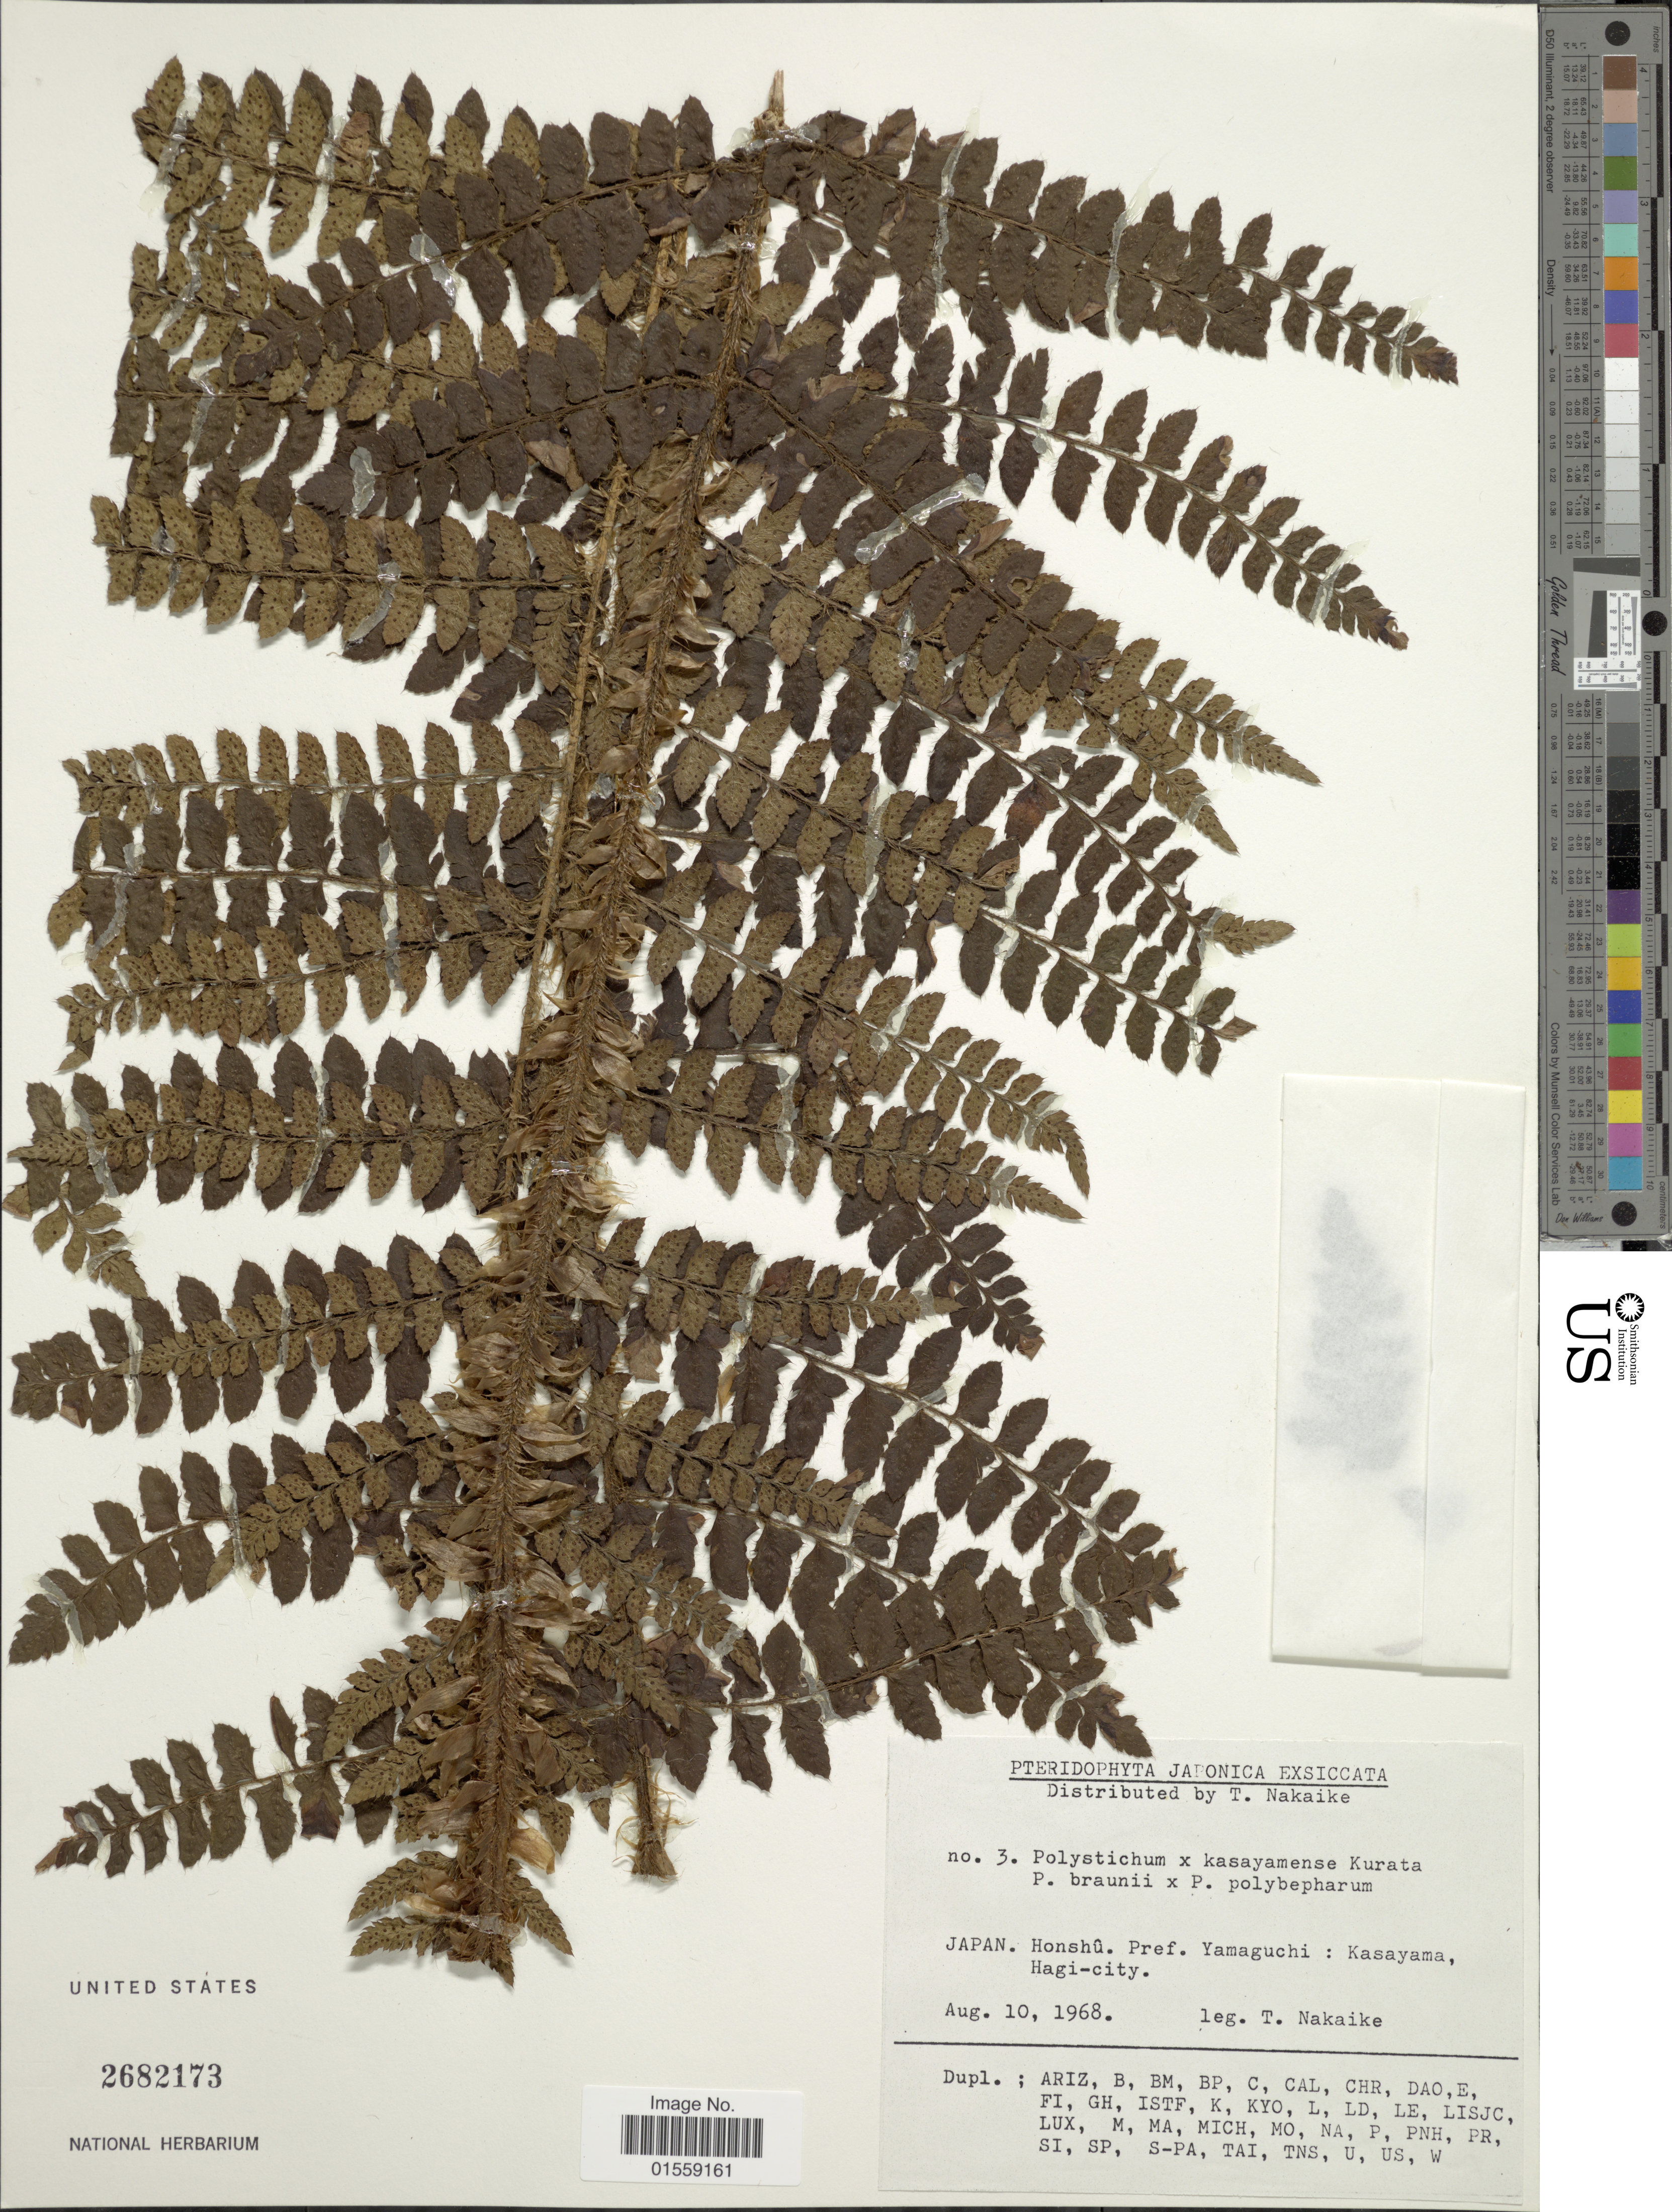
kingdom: Plantae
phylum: Tracheophyta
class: Polypodiopsida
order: Polypodiales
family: Dryopteridaceae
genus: Polystichum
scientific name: Polystichum x kasayamense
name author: Sa. Kurata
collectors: T. Nakaike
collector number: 3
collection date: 1968-08-10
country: Japan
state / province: Yamaguti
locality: Japan. Honshu. Pref. Yamaguchi : Kasayama, Hagi-city.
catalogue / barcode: US 2682173